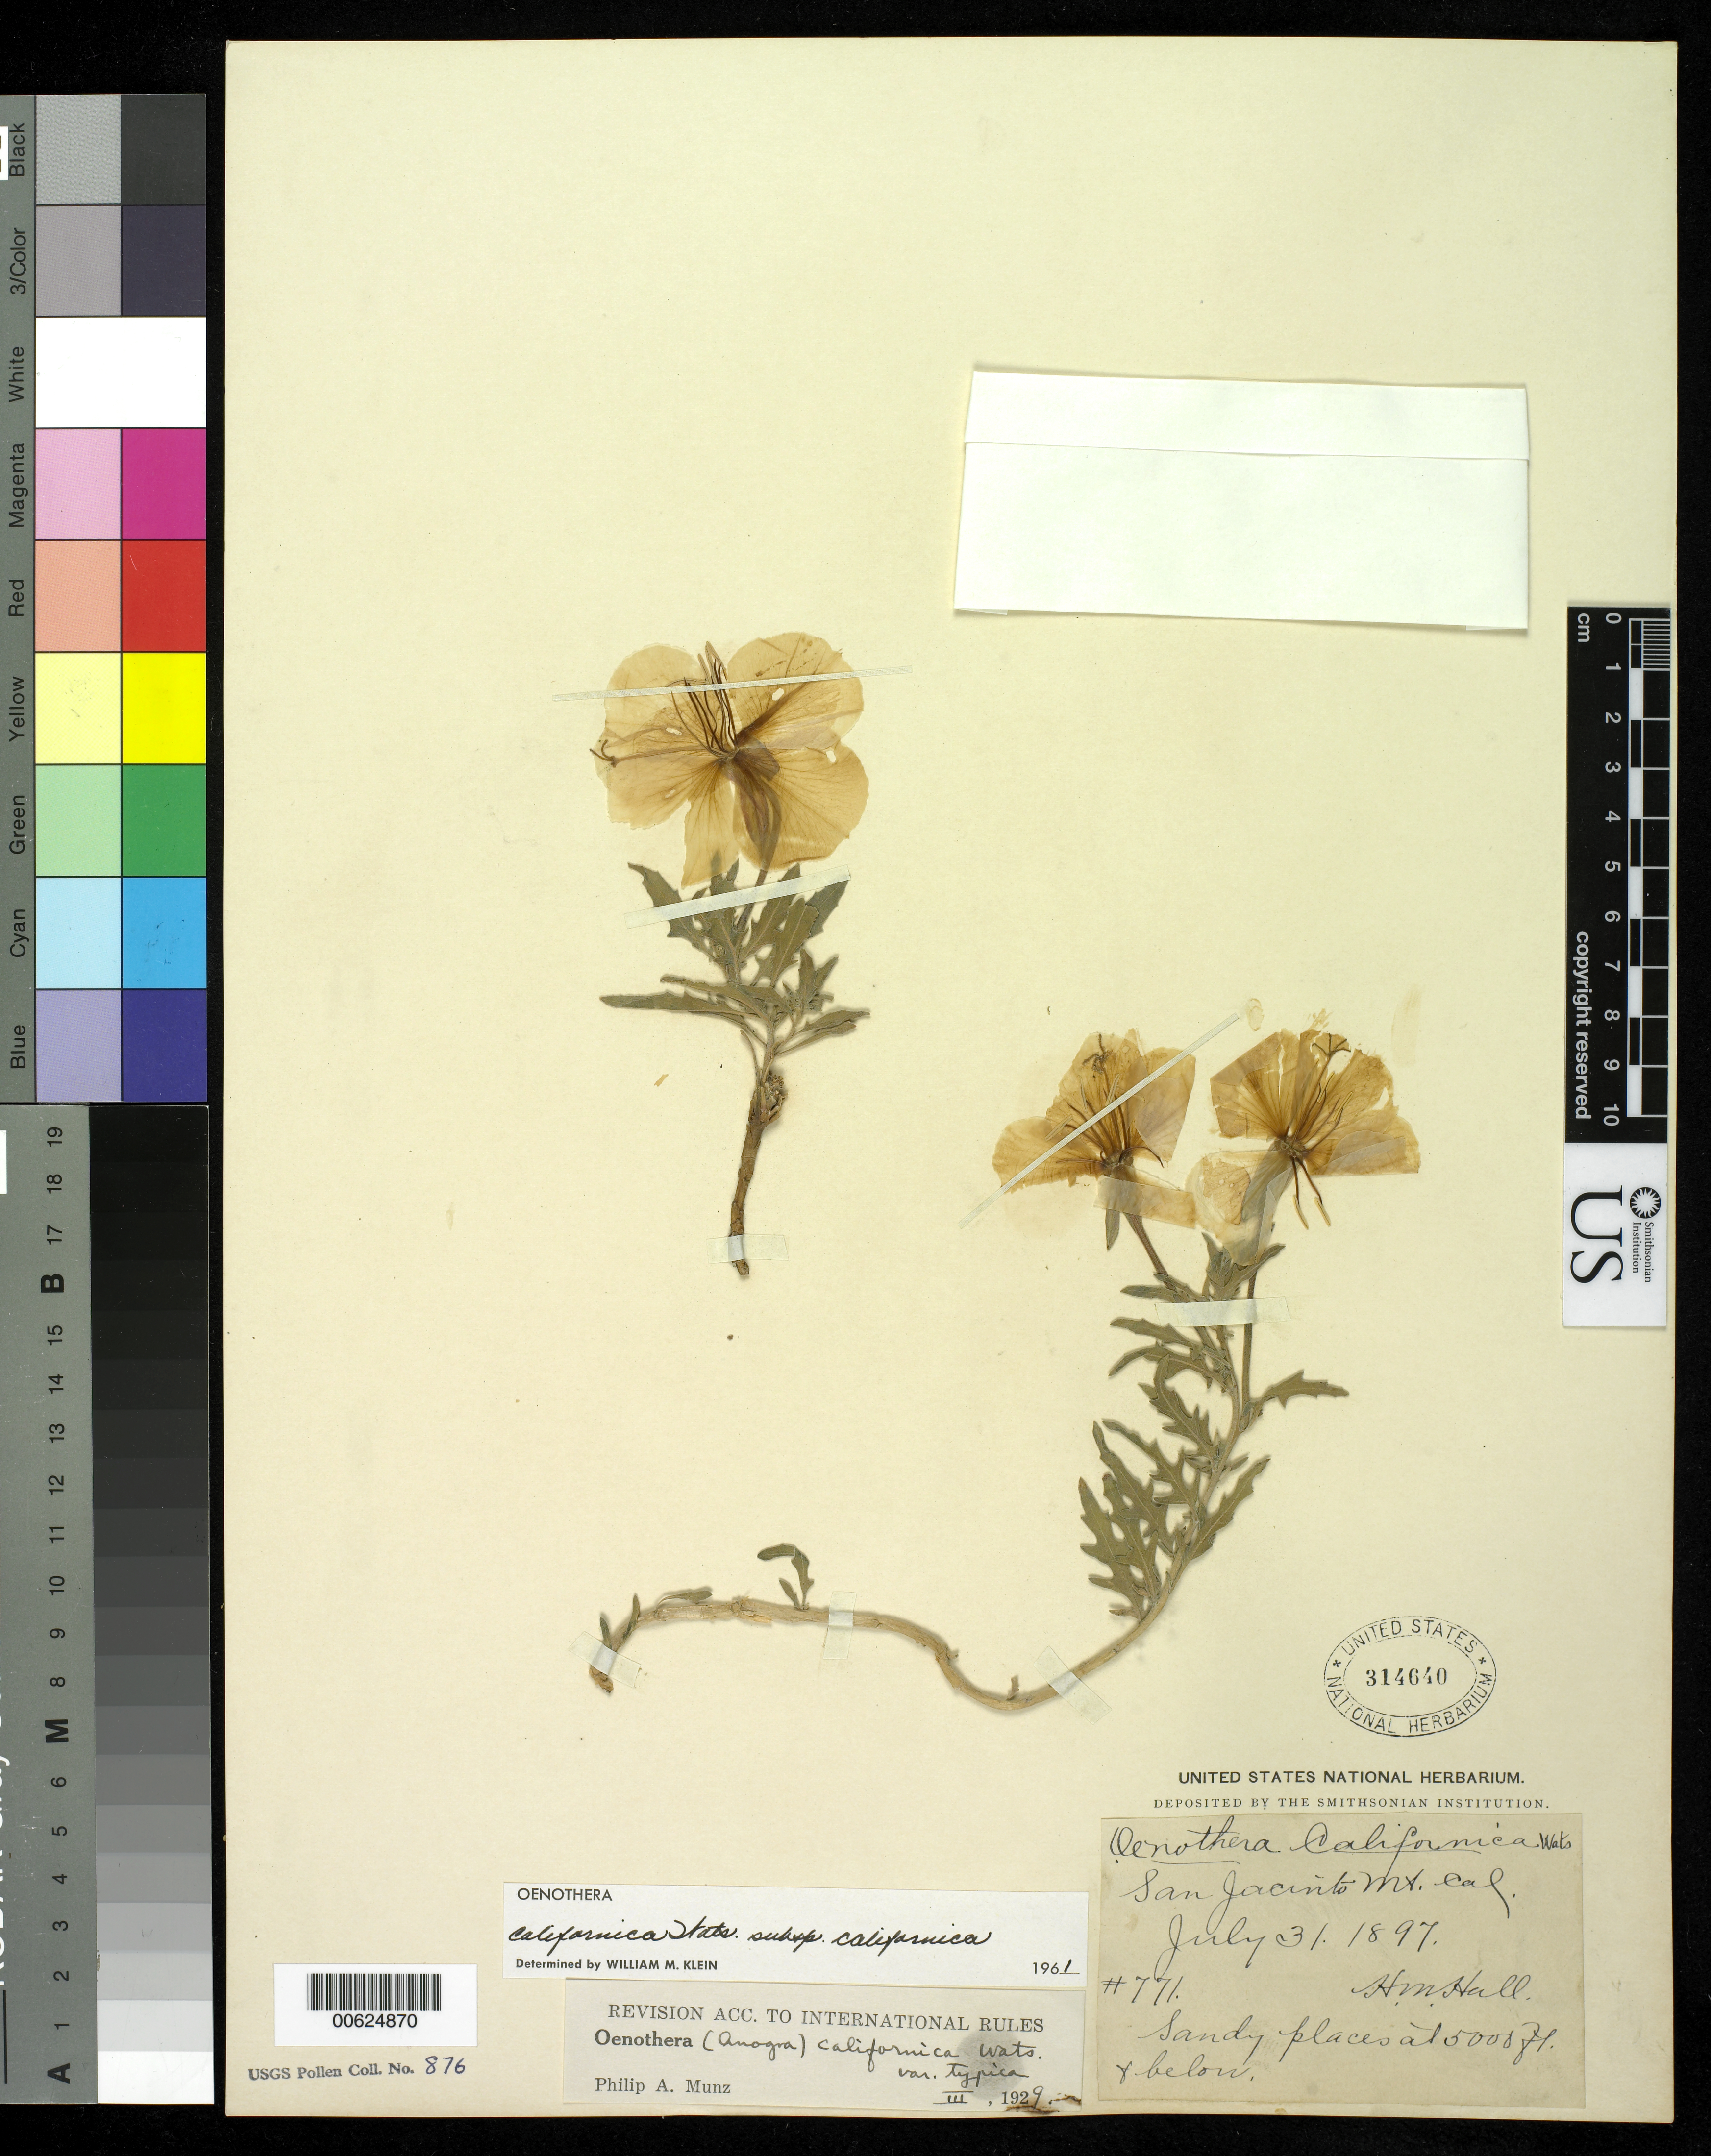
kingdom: Plantae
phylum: Tracheophyta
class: Magnoliopsida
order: Myrtales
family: Onagraceae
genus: Oenothera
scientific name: Oenothera avita subsp. californica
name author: (S. Watson) W.L. Wagner & Gandhi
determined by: Wagner, W. L., (BOT), Smithsonian Institution - National Museum of Natural History (UNITED STATES)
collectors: H. M. Hall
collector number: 771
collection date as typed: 31 Jul 1897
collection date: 1897-07-31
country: United States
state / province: California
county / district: Riverside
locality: San Jacinto Mts.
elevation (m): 1524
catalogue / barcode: US 314640